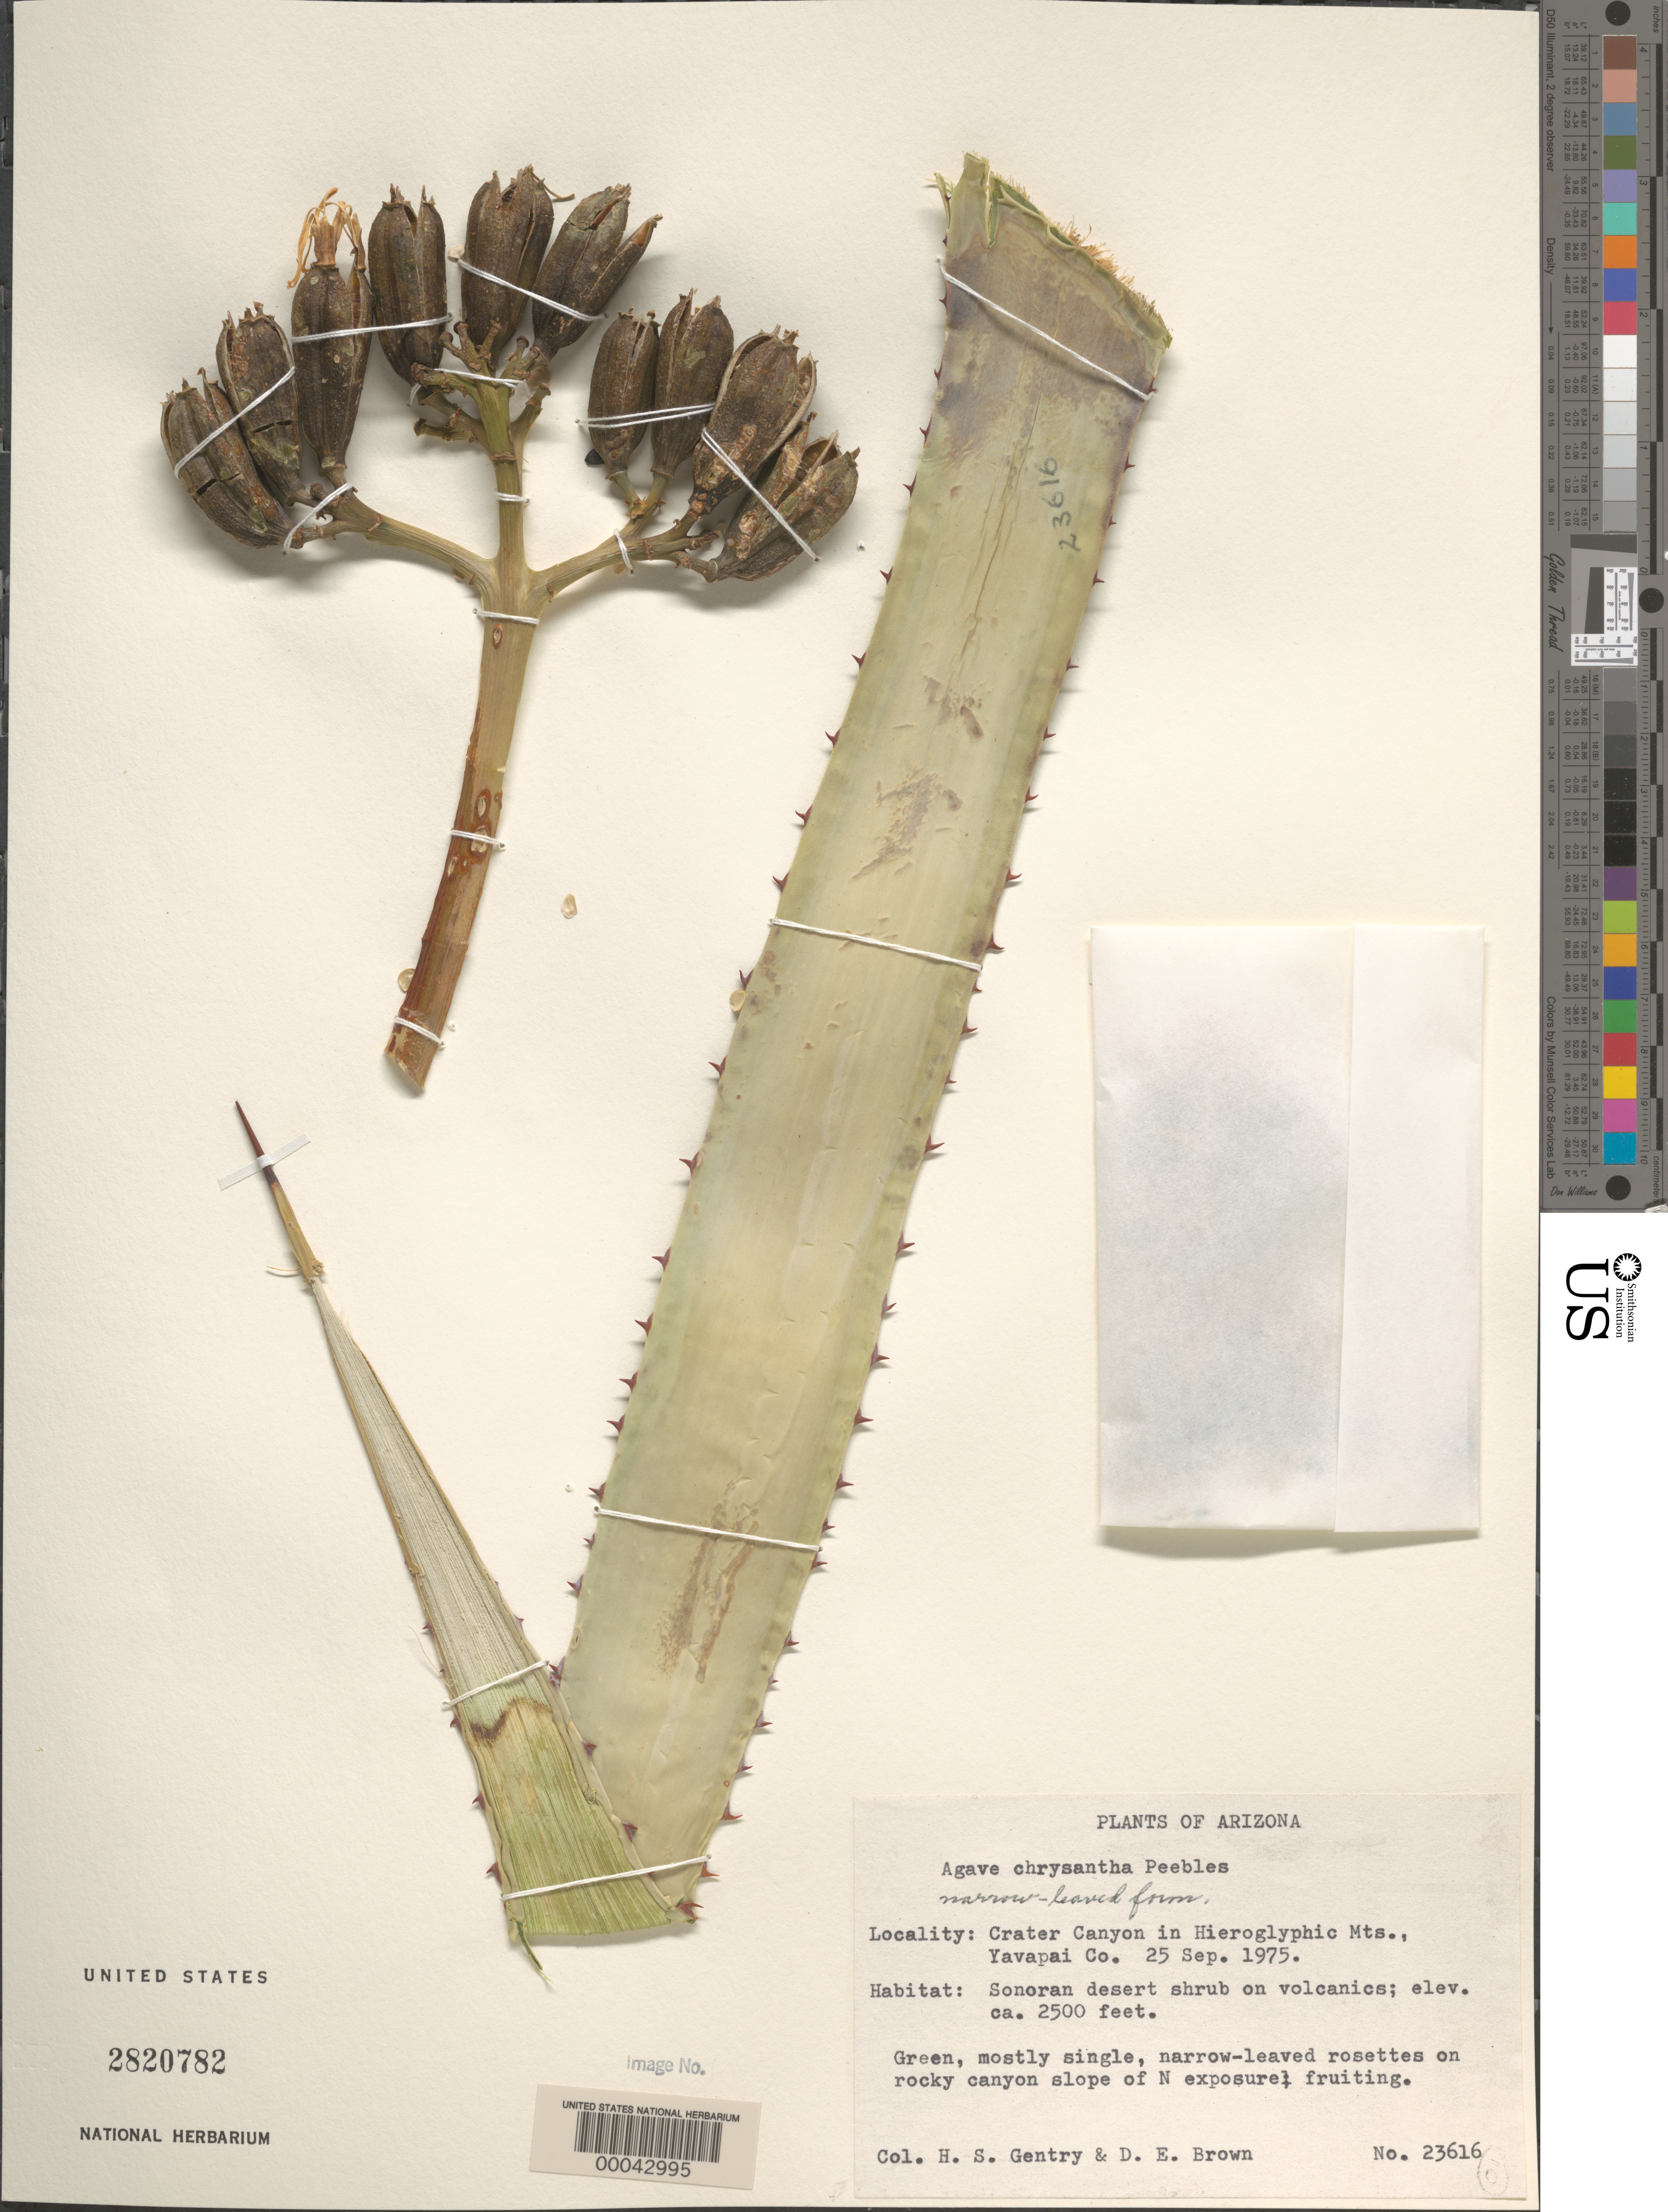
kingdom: Plantae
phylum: Tracheophyta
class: Liliopsida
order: Asparagales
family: Asparagaceae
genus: Agave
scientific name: Agave chrysantha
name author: Peebles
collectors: H. S. Gentry & D. E. Brown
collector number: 23616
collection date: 1975-09-25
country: United States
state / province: Arizona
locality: Crater Canyon in Hieroglyphic Mts., Yavapai Co. Sonoran desert shrub on volcanics.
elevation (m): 762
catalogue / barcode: US 2820782